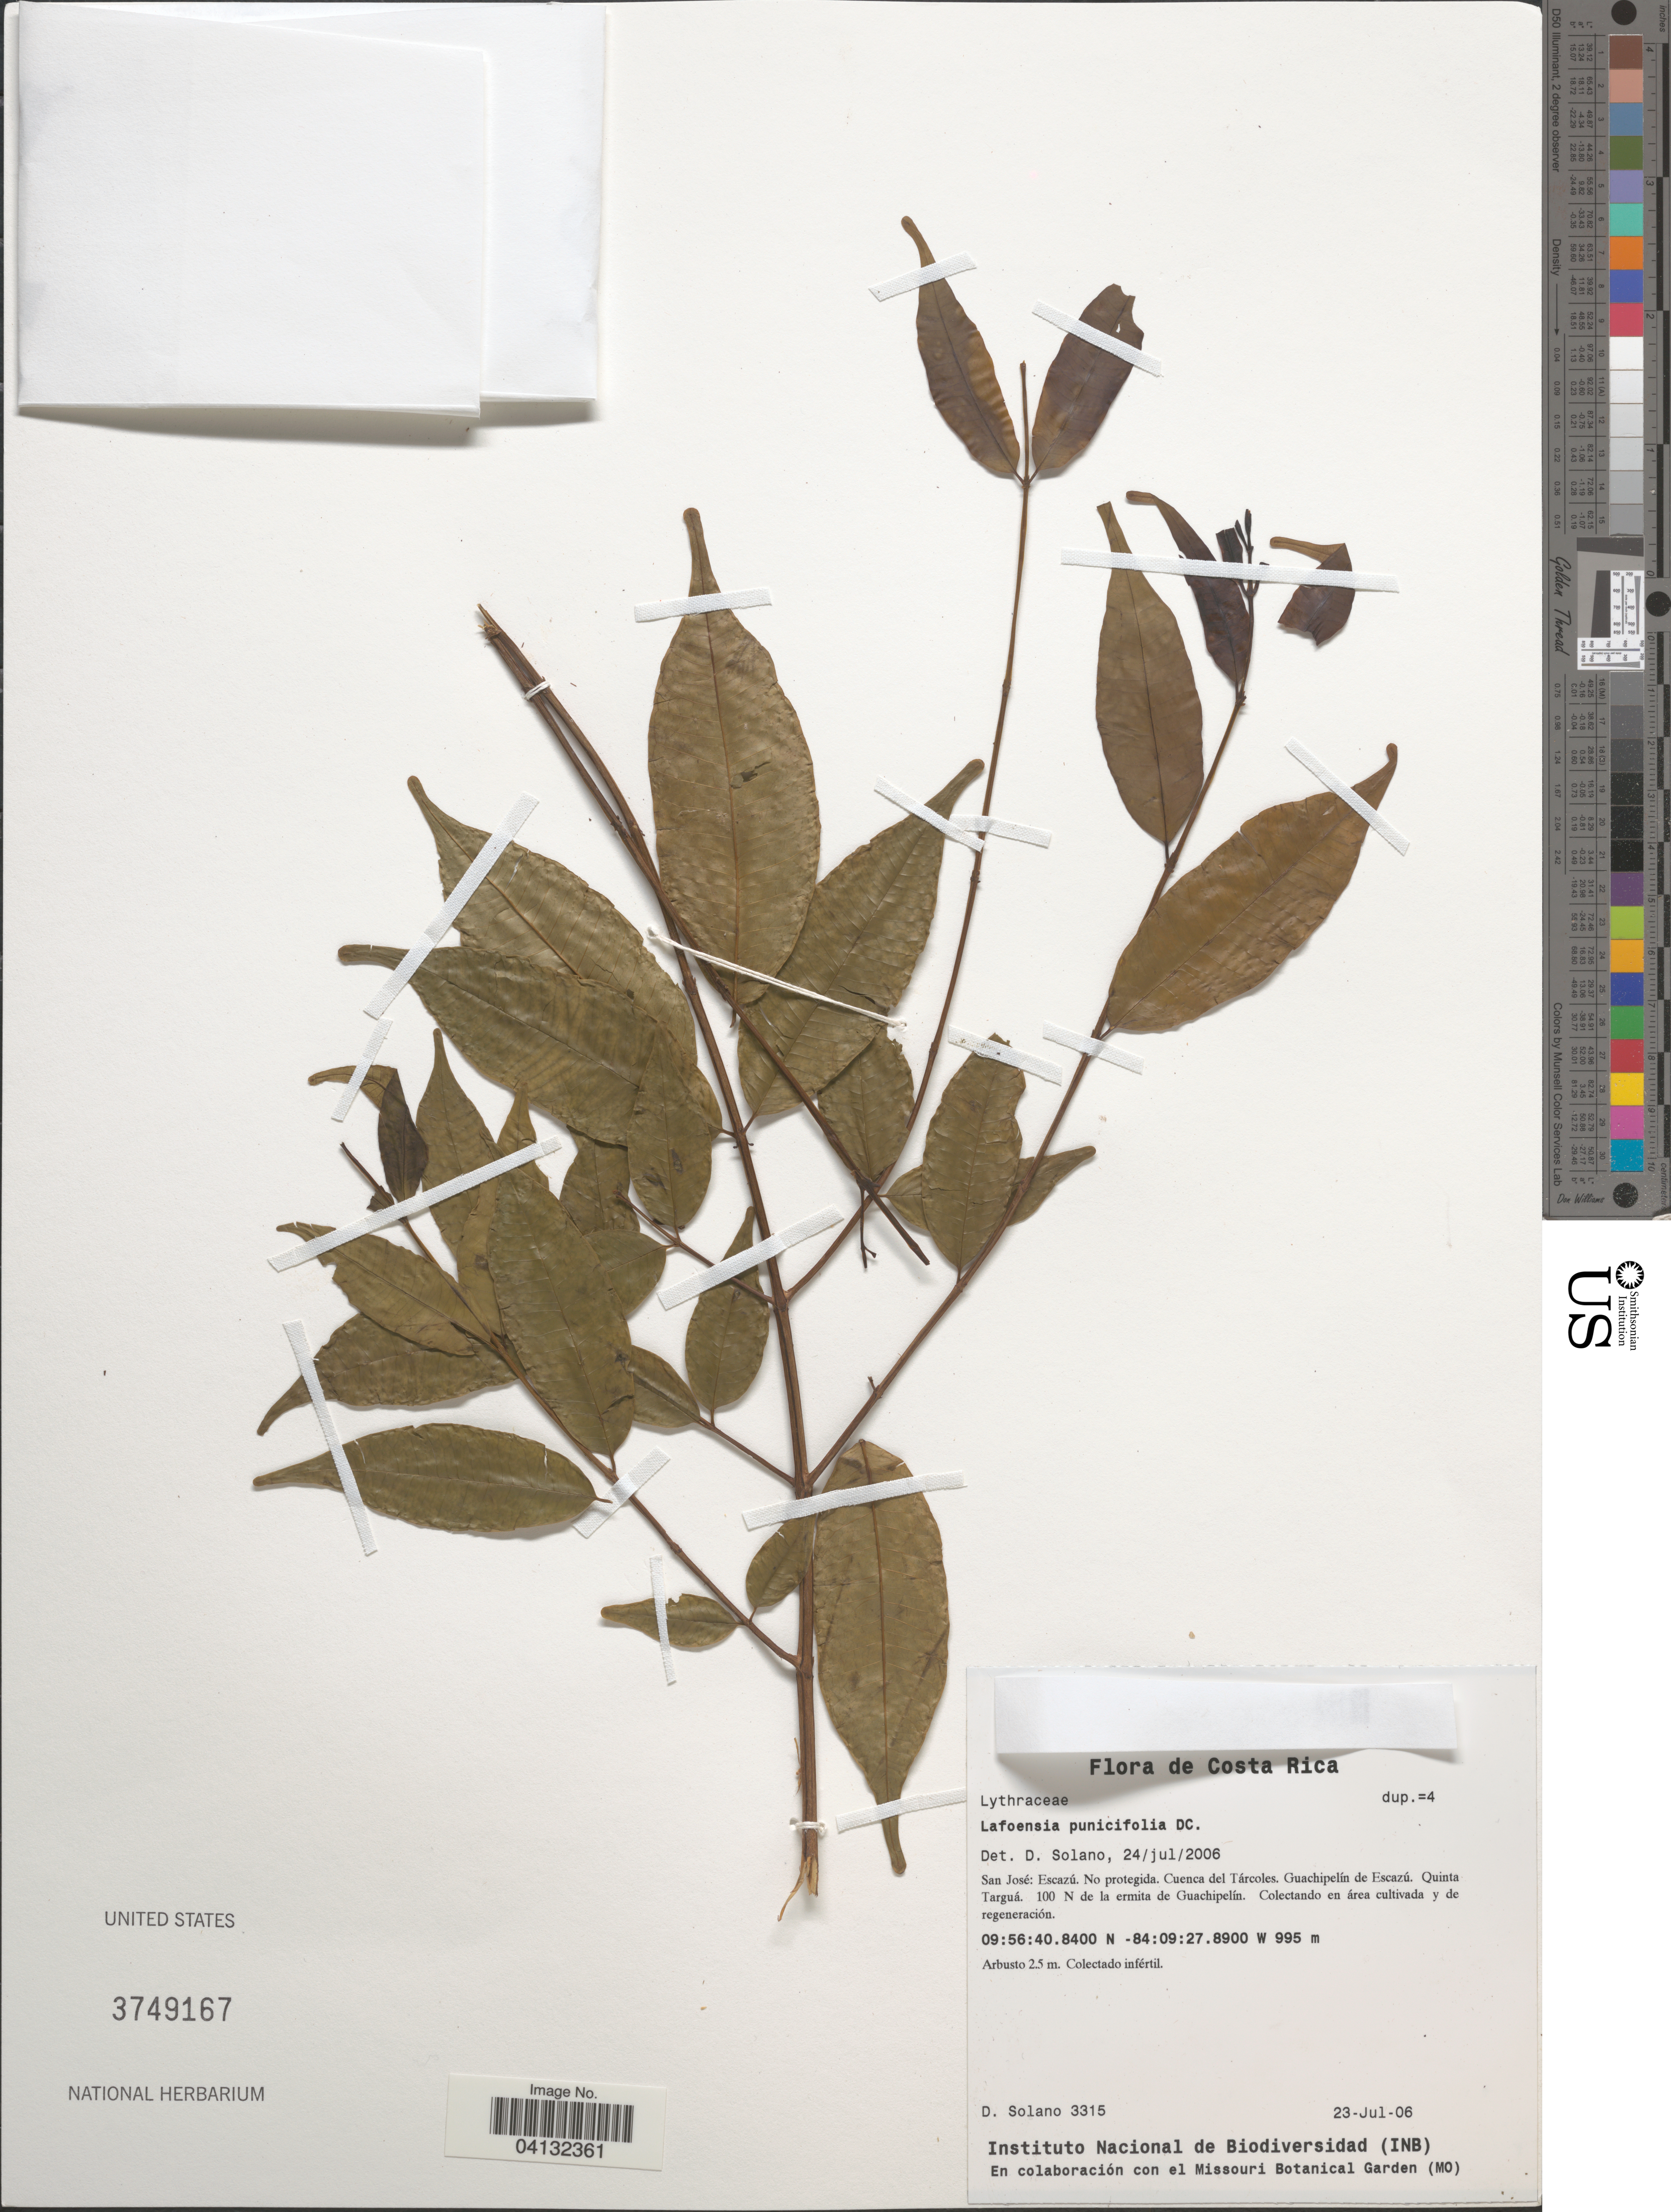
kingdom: Plantae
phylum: Tracheophyta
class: Magnoliopsida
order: Myrtales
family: Lythraceae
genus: Lafoensia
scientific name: Lafoensia punicifolia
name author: DC.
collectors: D. Solano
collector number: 3315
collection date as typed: Transcribed d/m/y: 23/7/6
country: Costa Rica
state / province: San José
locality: Escazú. No protegida. Cuenca del Tárcoles. Guachipelín de Escazú. Quinta Targuá. 100 N de la ermita de Guachipelín. Colectando en área cultivada y de regeneración.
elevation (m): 995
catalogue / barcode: US 3749167